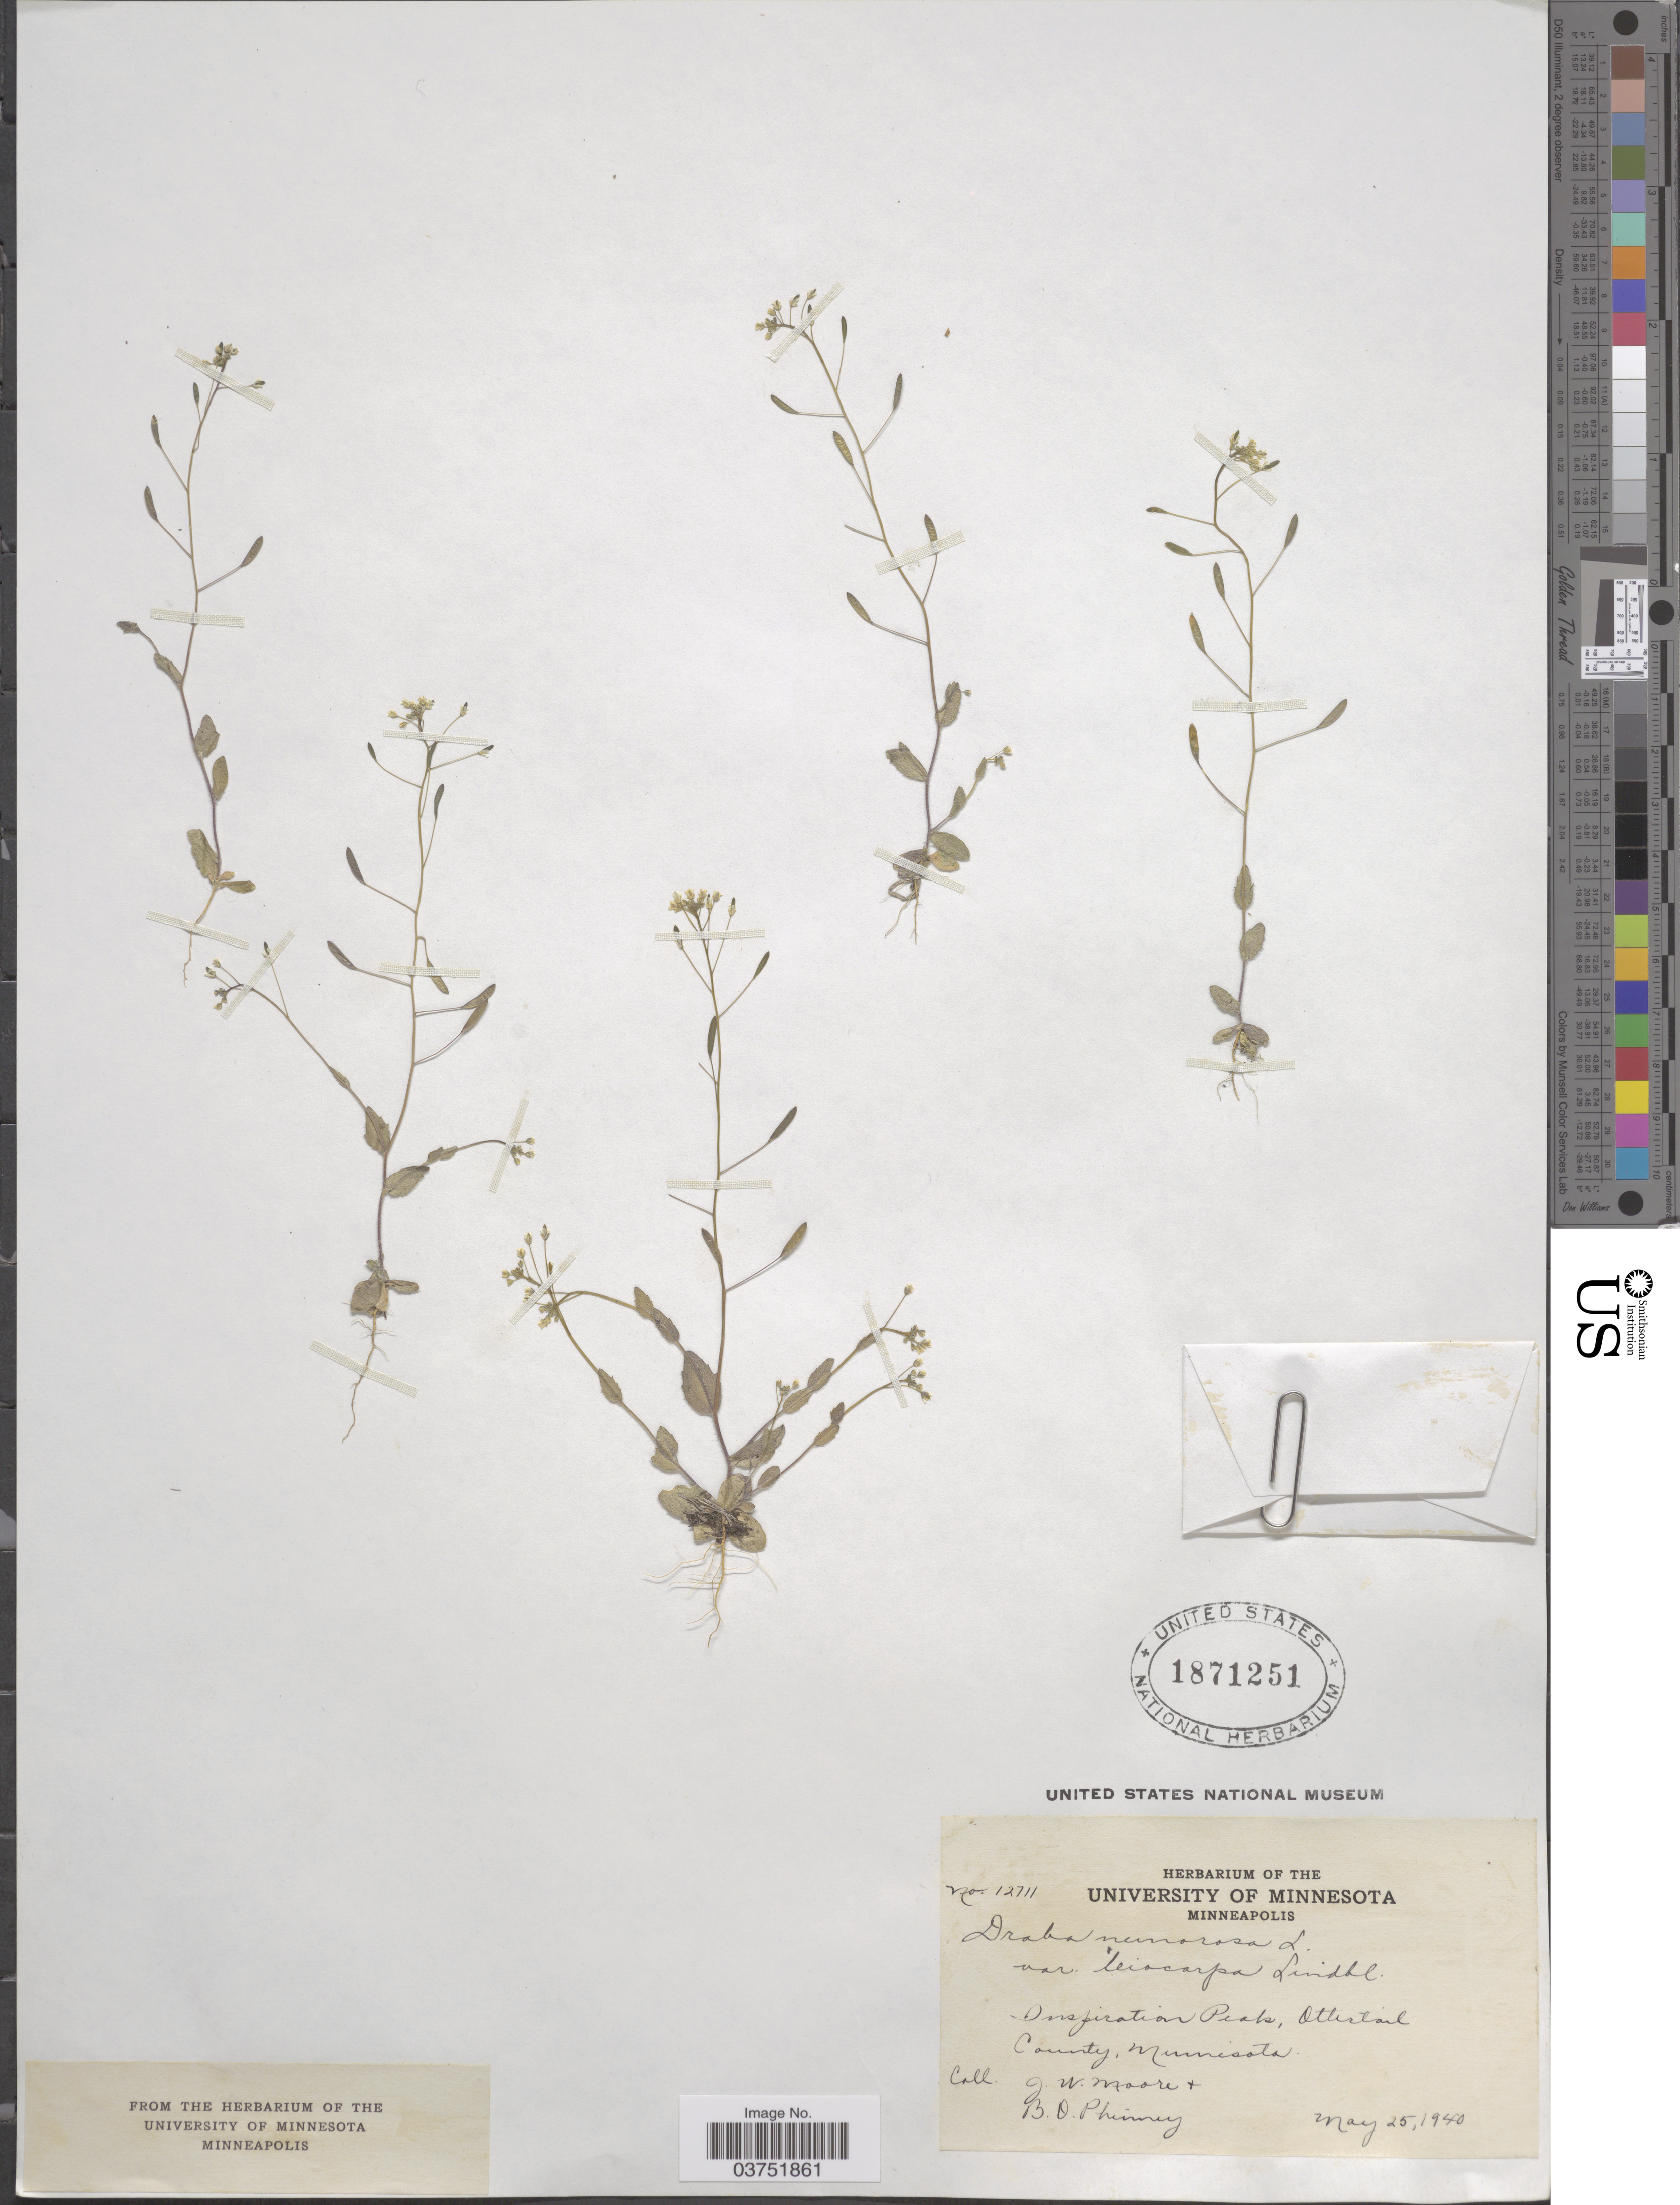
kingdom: Plantae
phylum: Tracheophyta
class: Magnoliopsida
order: Brassicales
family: Brassicaceae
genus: Draba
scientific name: Draba nemorosa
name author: L.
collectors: J. Moore & B. Phinney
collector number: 12711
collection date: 1940-05-25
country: United States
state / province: Minnesota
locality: Inspiration Peak, Ottertail County.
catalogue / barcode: US 1871251